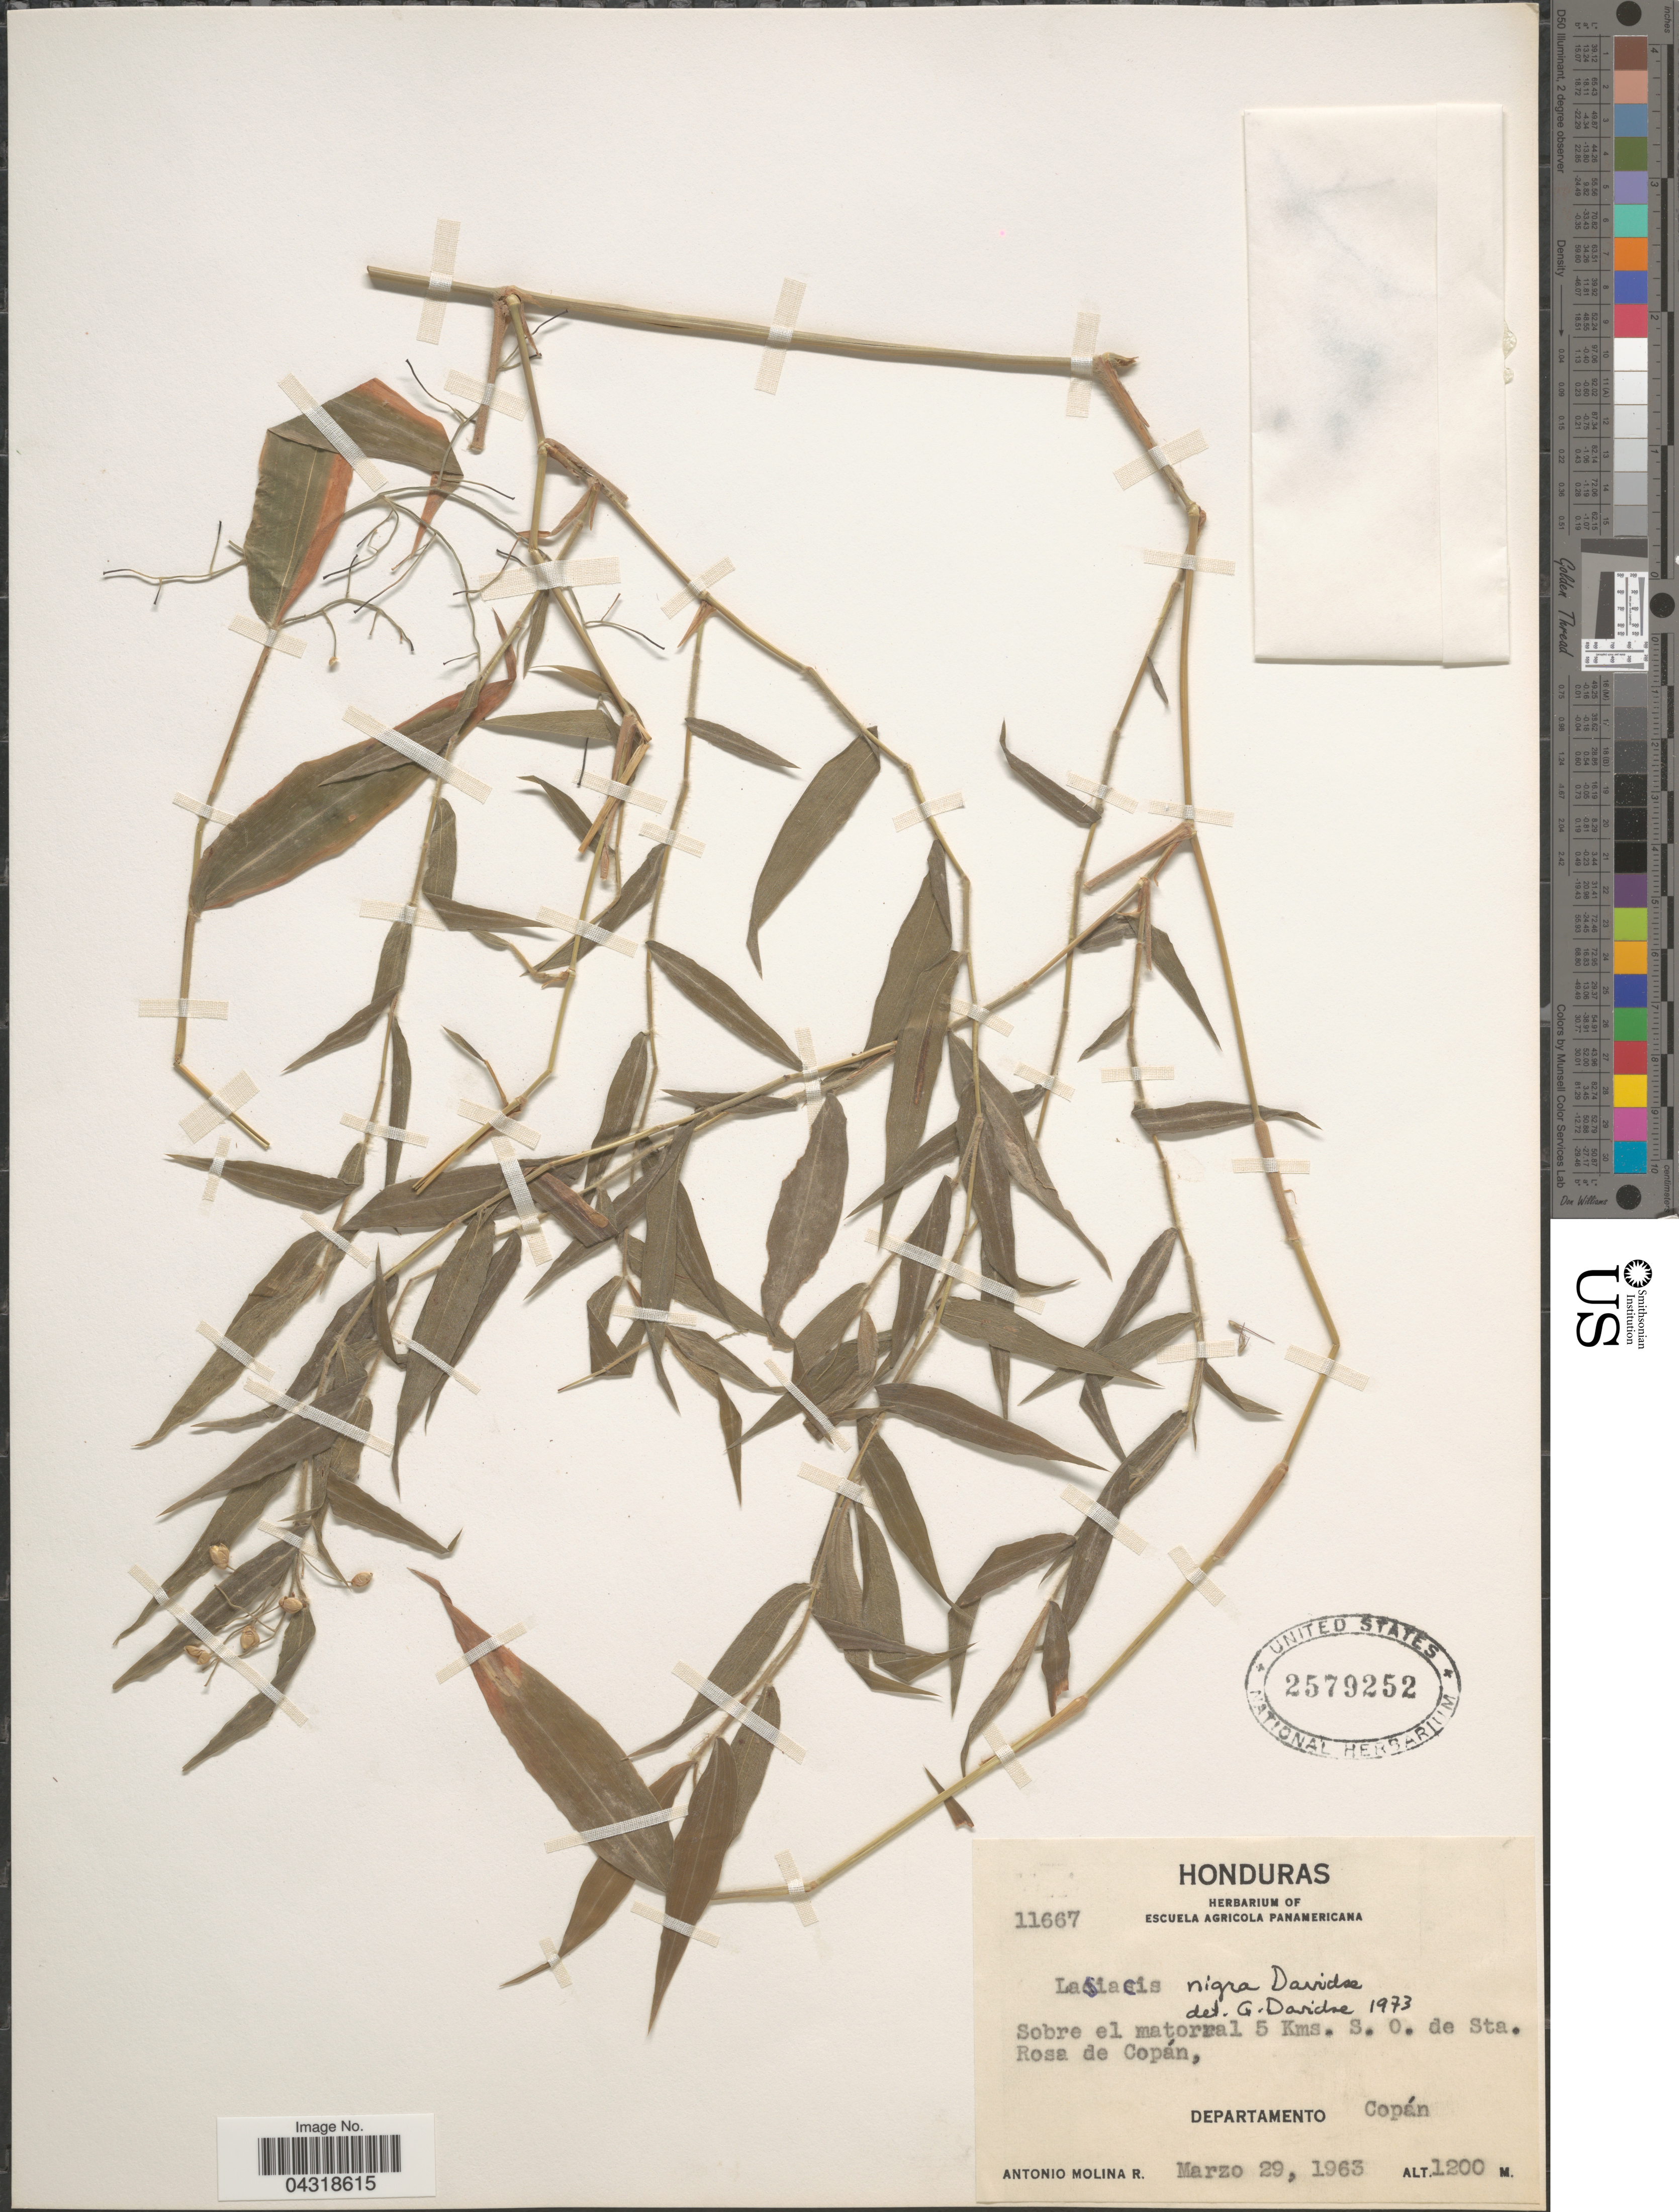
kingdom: Plantae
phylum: Tracheophyta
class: Liliopsida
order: Poales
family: Poaceae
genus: Lasiacis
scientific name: Lasiacis nigra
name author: Davidse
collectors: A. Molina R.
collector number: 11667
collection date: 1963-03-29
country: Honduras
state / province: Copan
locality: Sobre el matorral 5 Kms. S. O. de Sta. Rosa de Copán, Departamento Copán.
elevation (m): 1200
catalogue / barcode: US 2579252